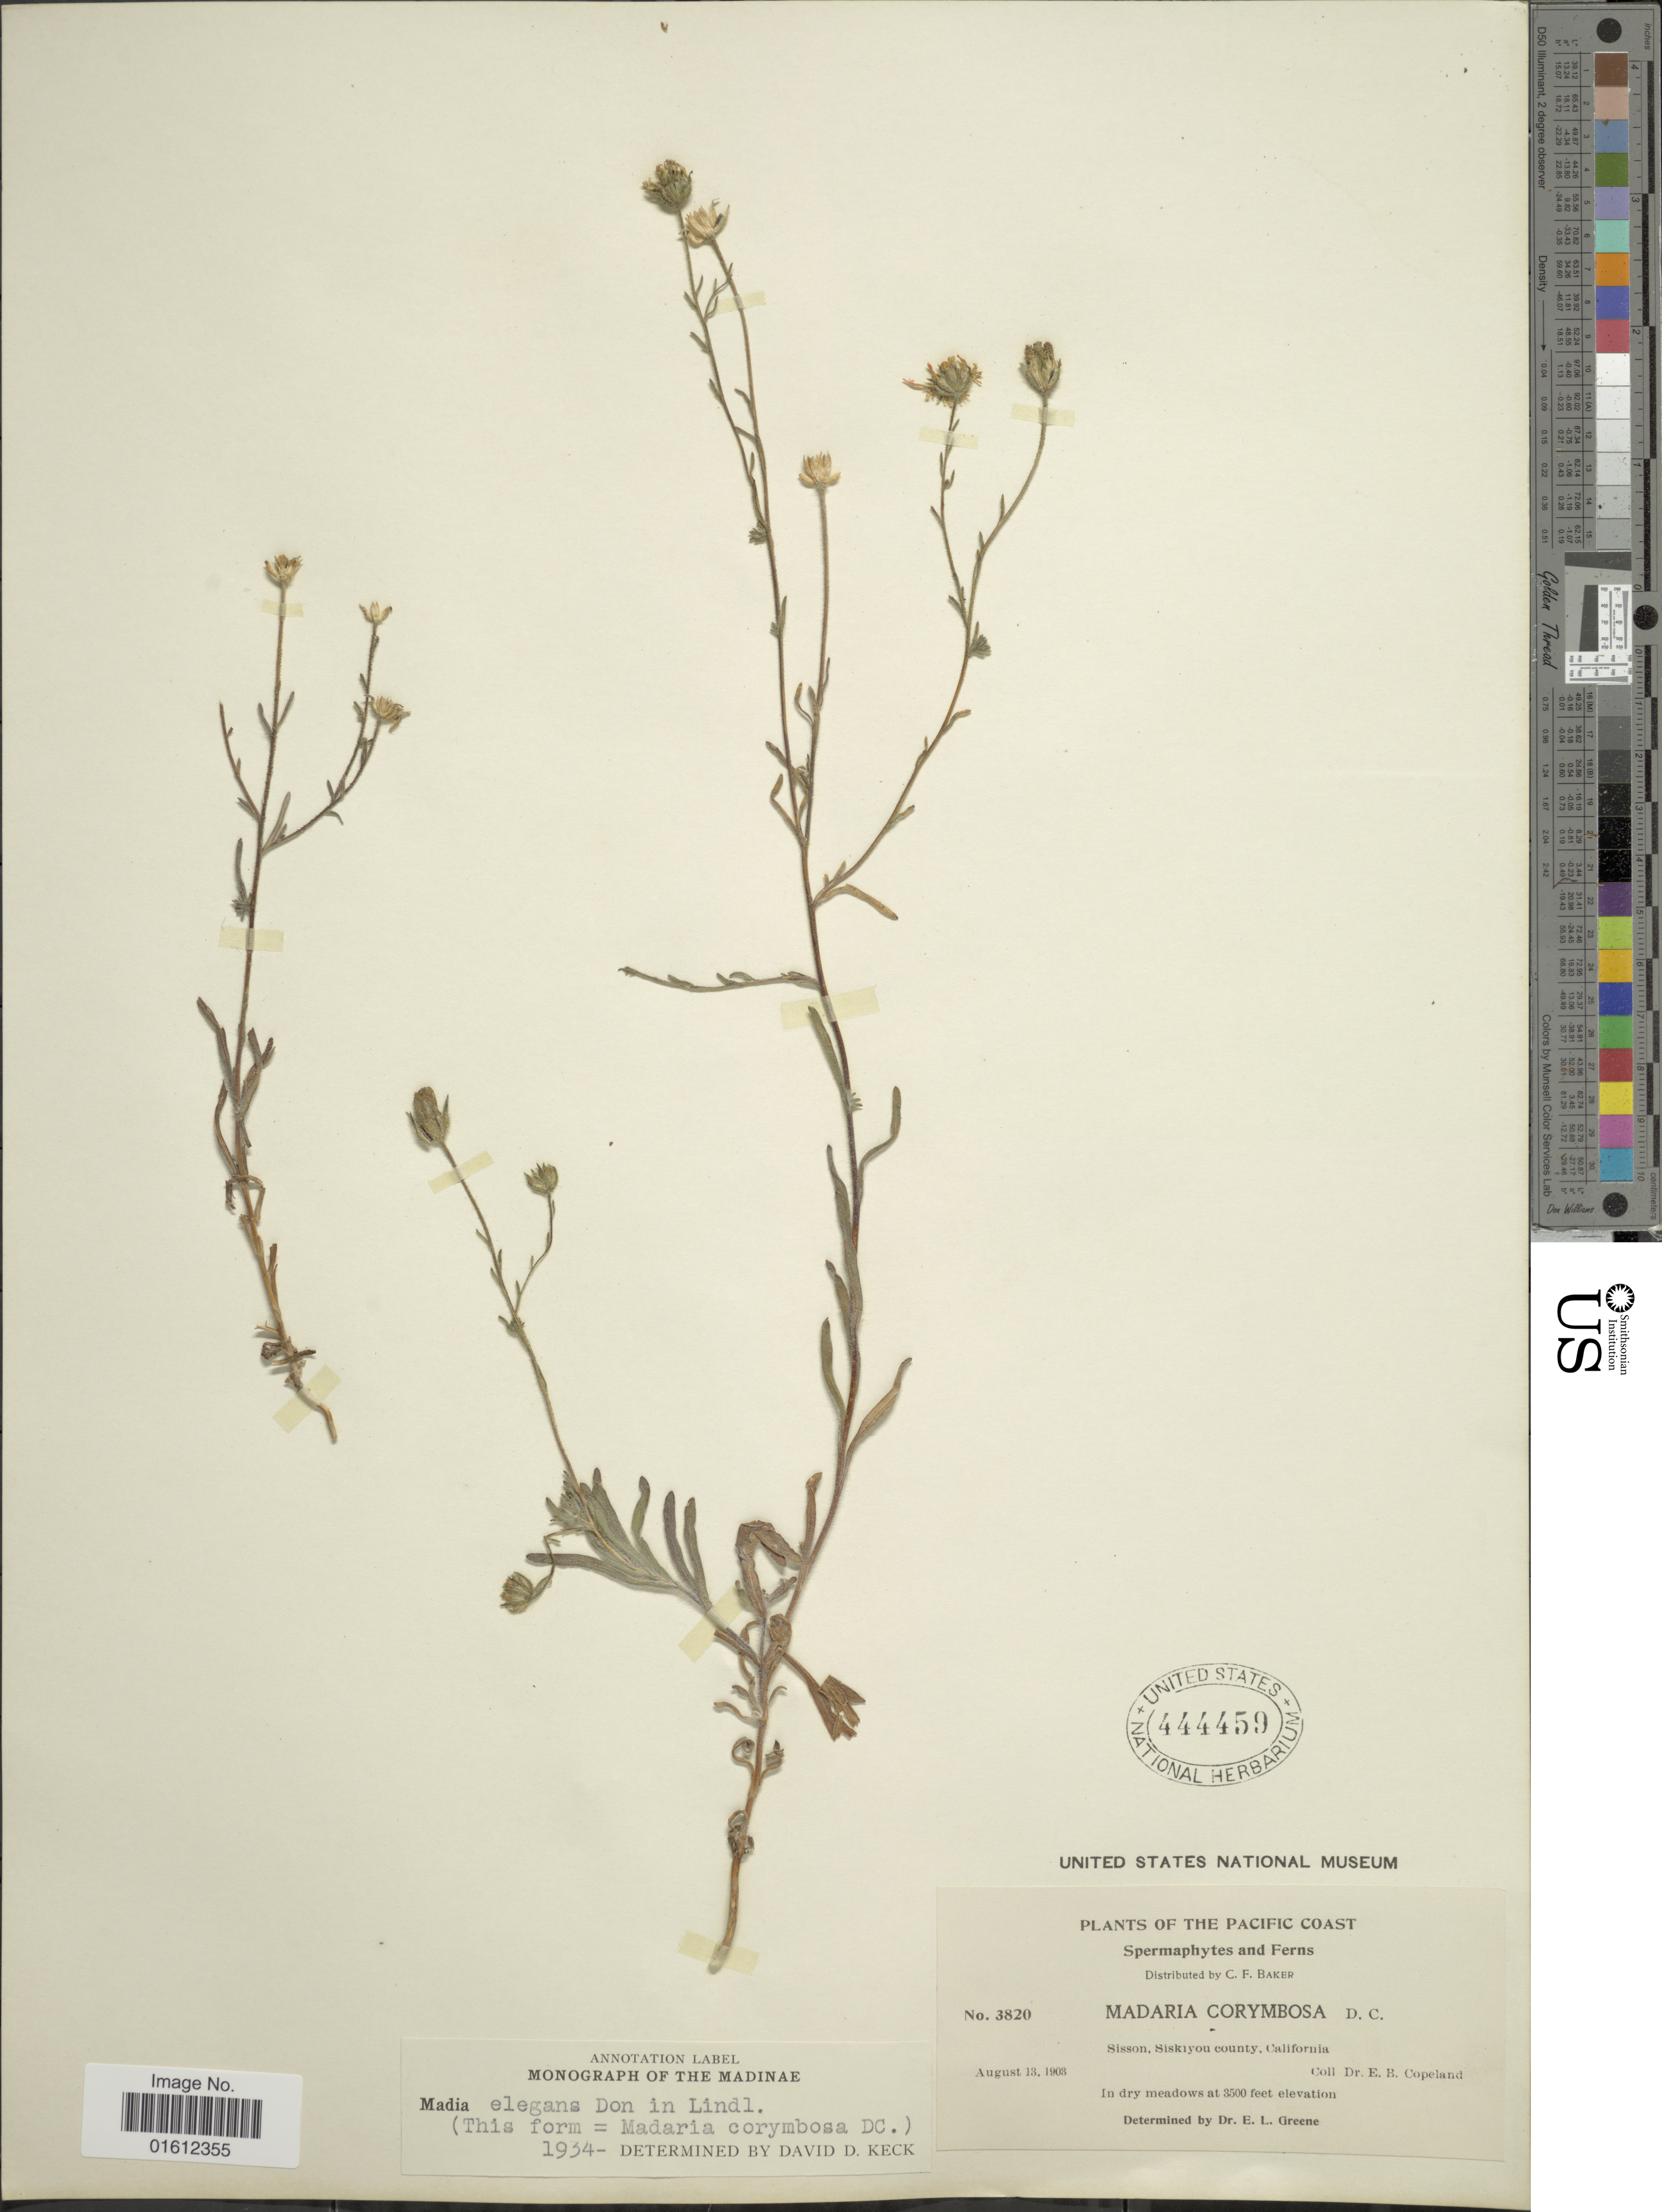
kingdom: Plantae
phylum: Tracheophyta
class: Magnoliopsida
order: Asterales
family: Asteraceae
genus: Madia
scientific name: Madia elegans subsp. elegans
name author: D. Don ex Lindl.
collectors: E. B. Copeland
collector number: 3820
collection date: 1903-08-13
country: United States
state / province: California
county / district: Siskiyou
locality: Pacific Coast. Sisson, Siskiyou county, California.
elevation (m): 1067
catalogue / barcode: US 444459